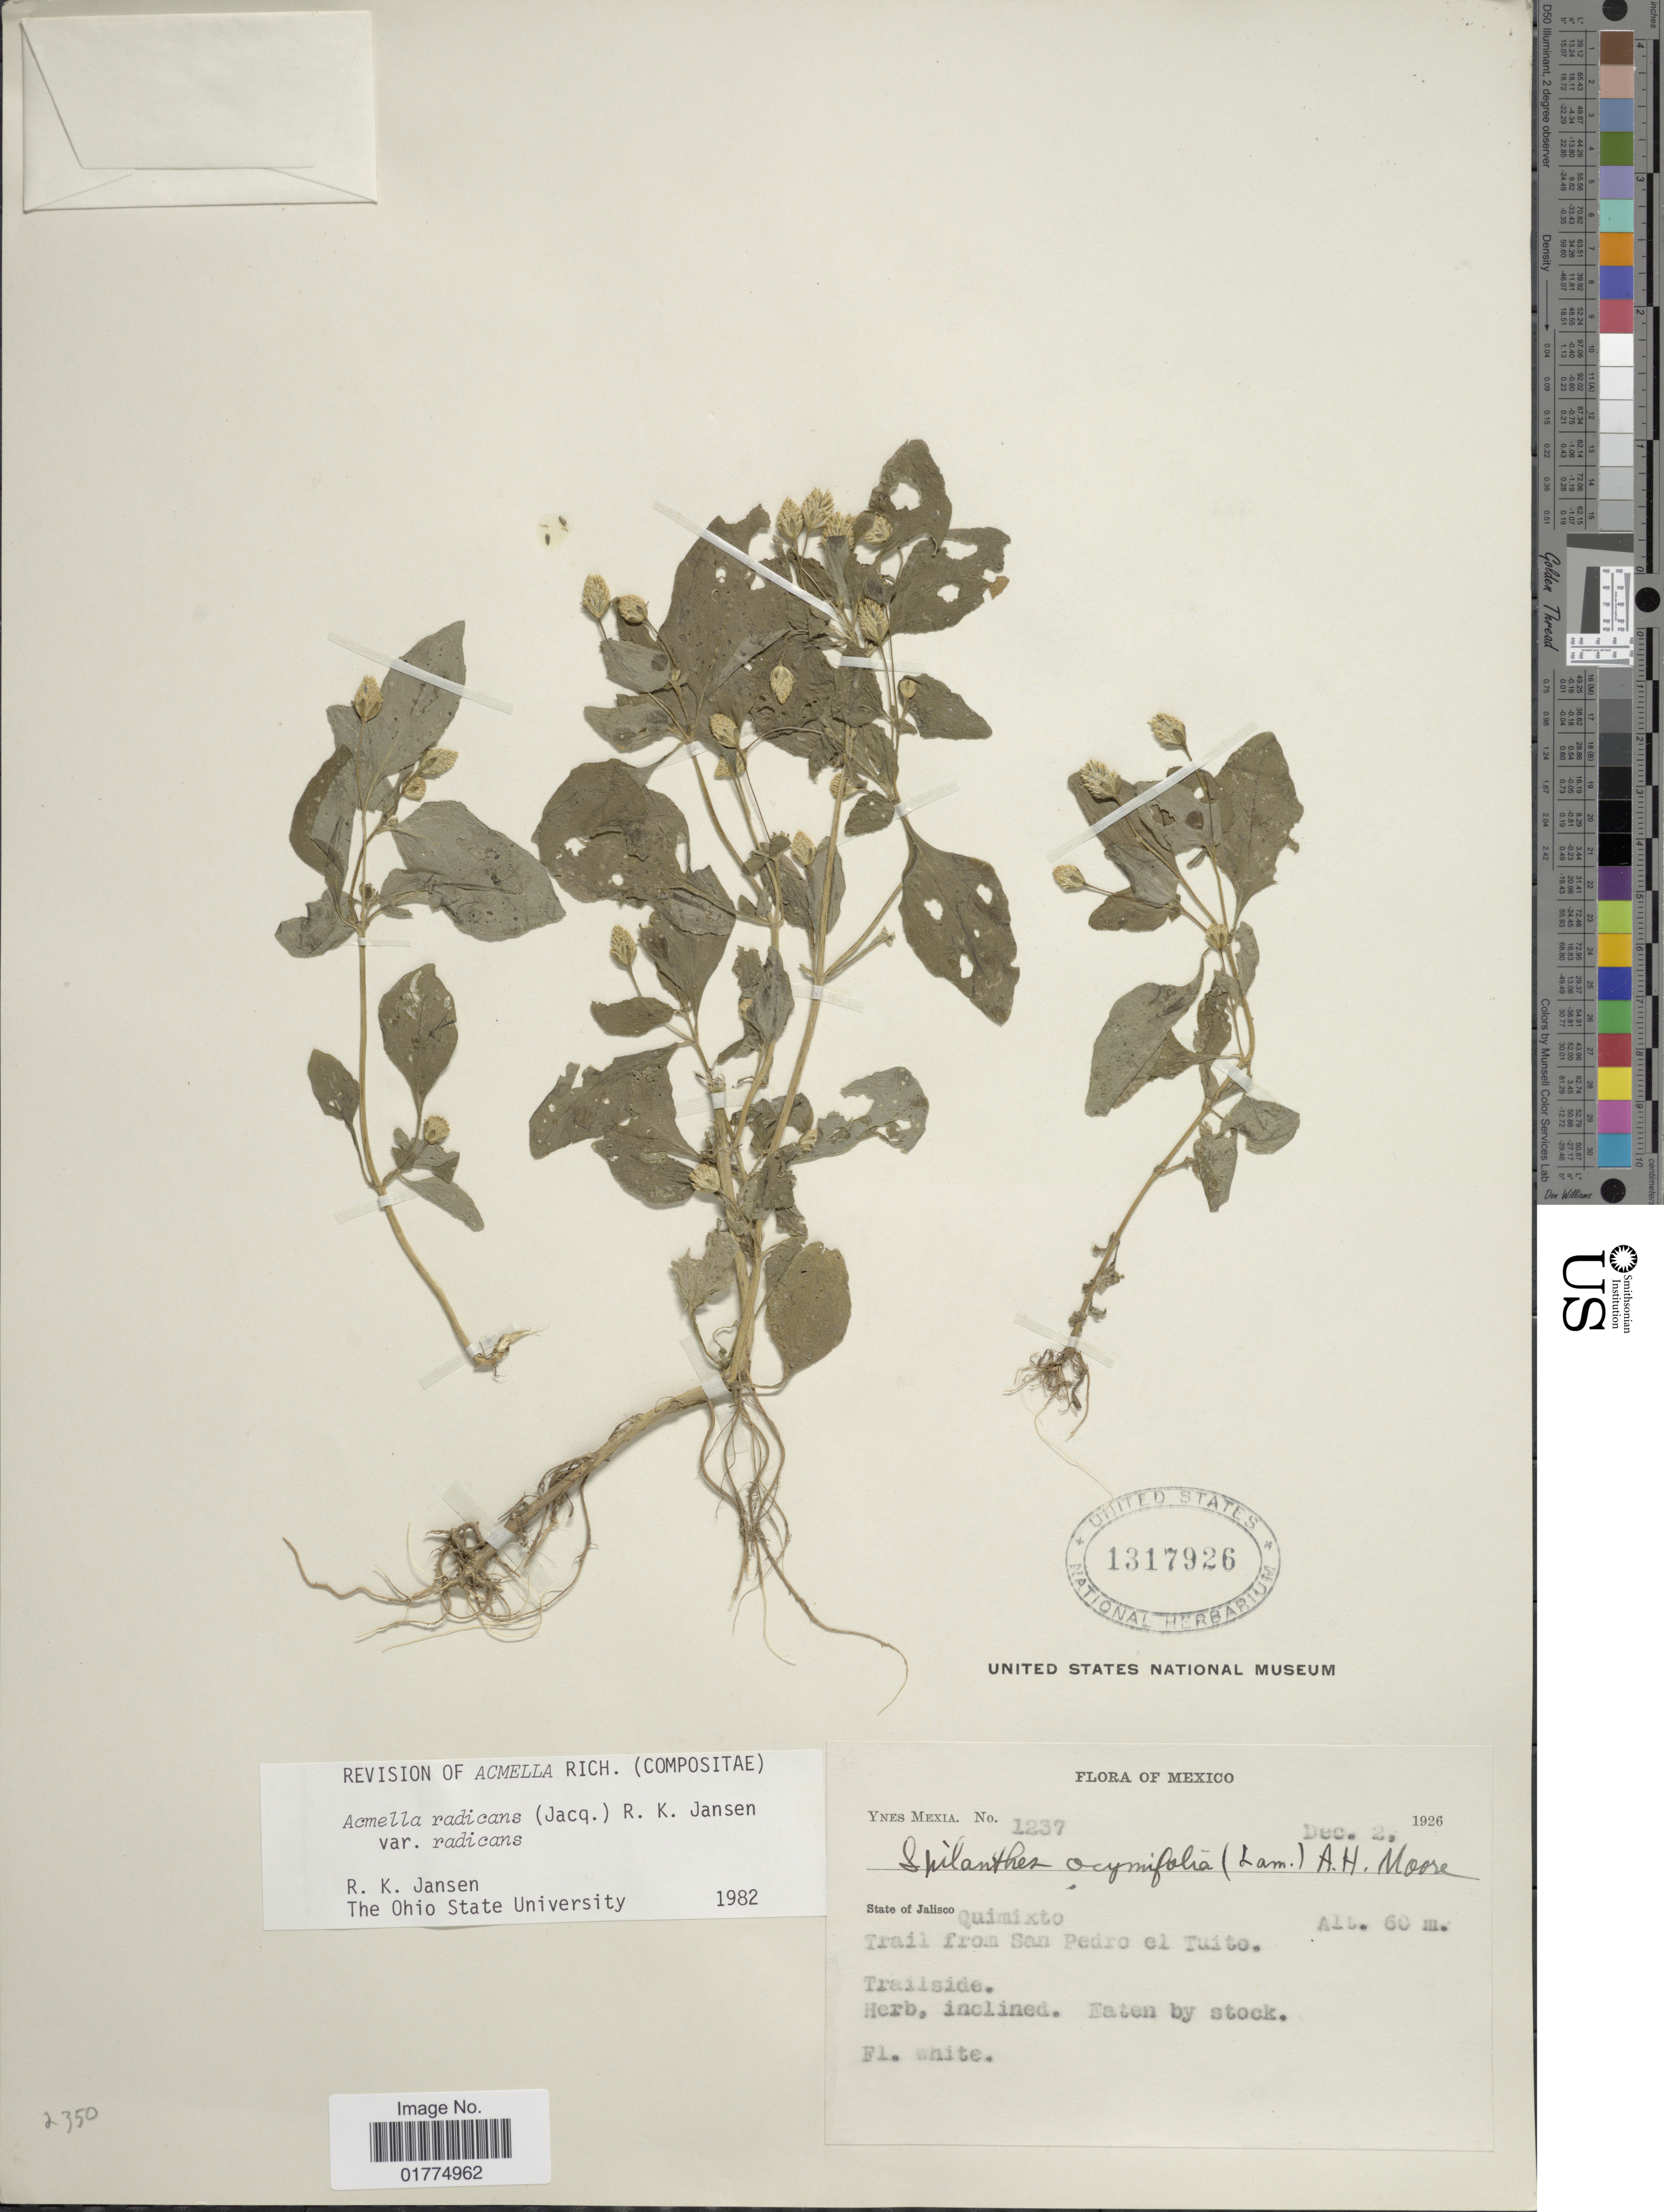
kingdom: Plantae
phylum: Tracheophyta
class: Magnoliopsida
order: Asterales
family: Asteraceae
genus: Acmella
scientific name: Acmella radicans var. radicans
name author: (Jacq.) R.K. Jansen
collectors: Y. Mexia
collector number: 1237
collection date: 1926-12-02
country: Mexico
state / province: Jalisco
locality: State of Jalisco. Quimixto. Trail from San Pedro el Tuito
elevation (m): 60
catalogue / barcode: US 1317926